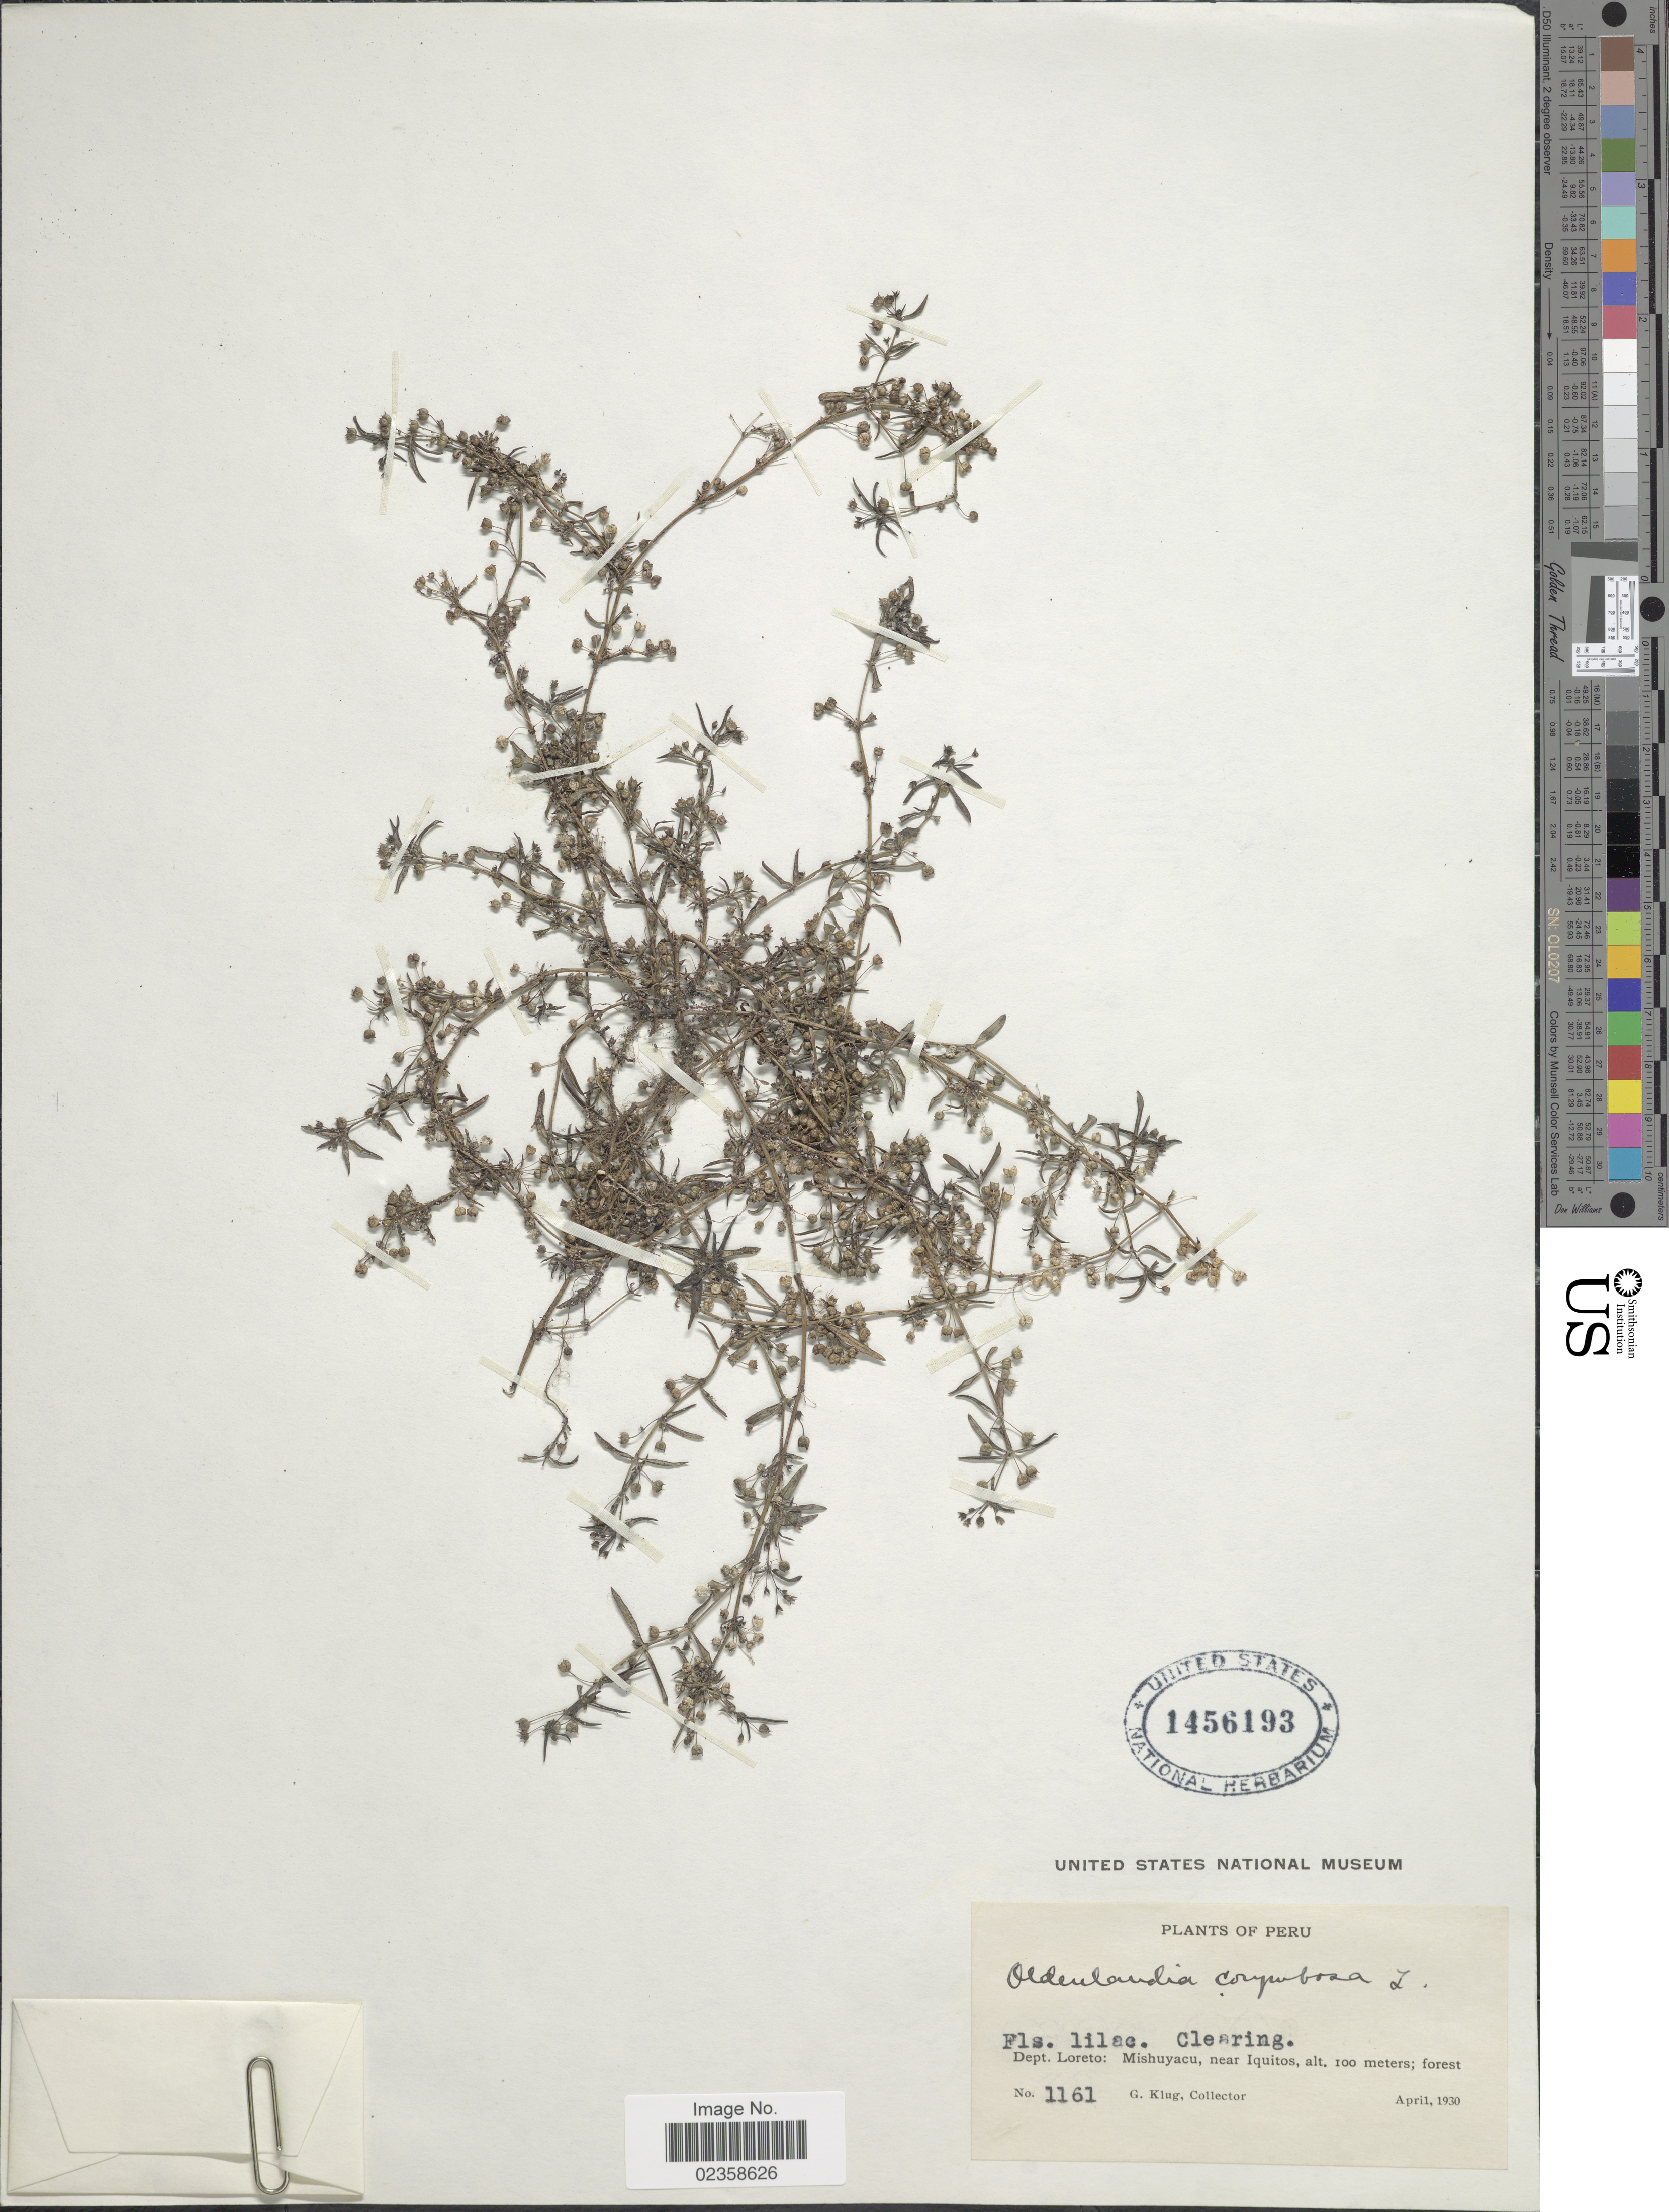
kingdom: Plantae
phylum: Tracheophyta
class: Magnoliopsida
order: Gentianales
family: Rubiaceae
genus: Oldenlandia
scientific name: Oldenlandia corymbosa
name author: L.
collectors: G. Klug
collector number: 1161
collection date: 1930-04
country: Peru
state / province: Loreto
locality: Dept. Loreto: Mishuyacu, near Iquitos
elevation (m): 100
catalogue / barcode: US 1456193